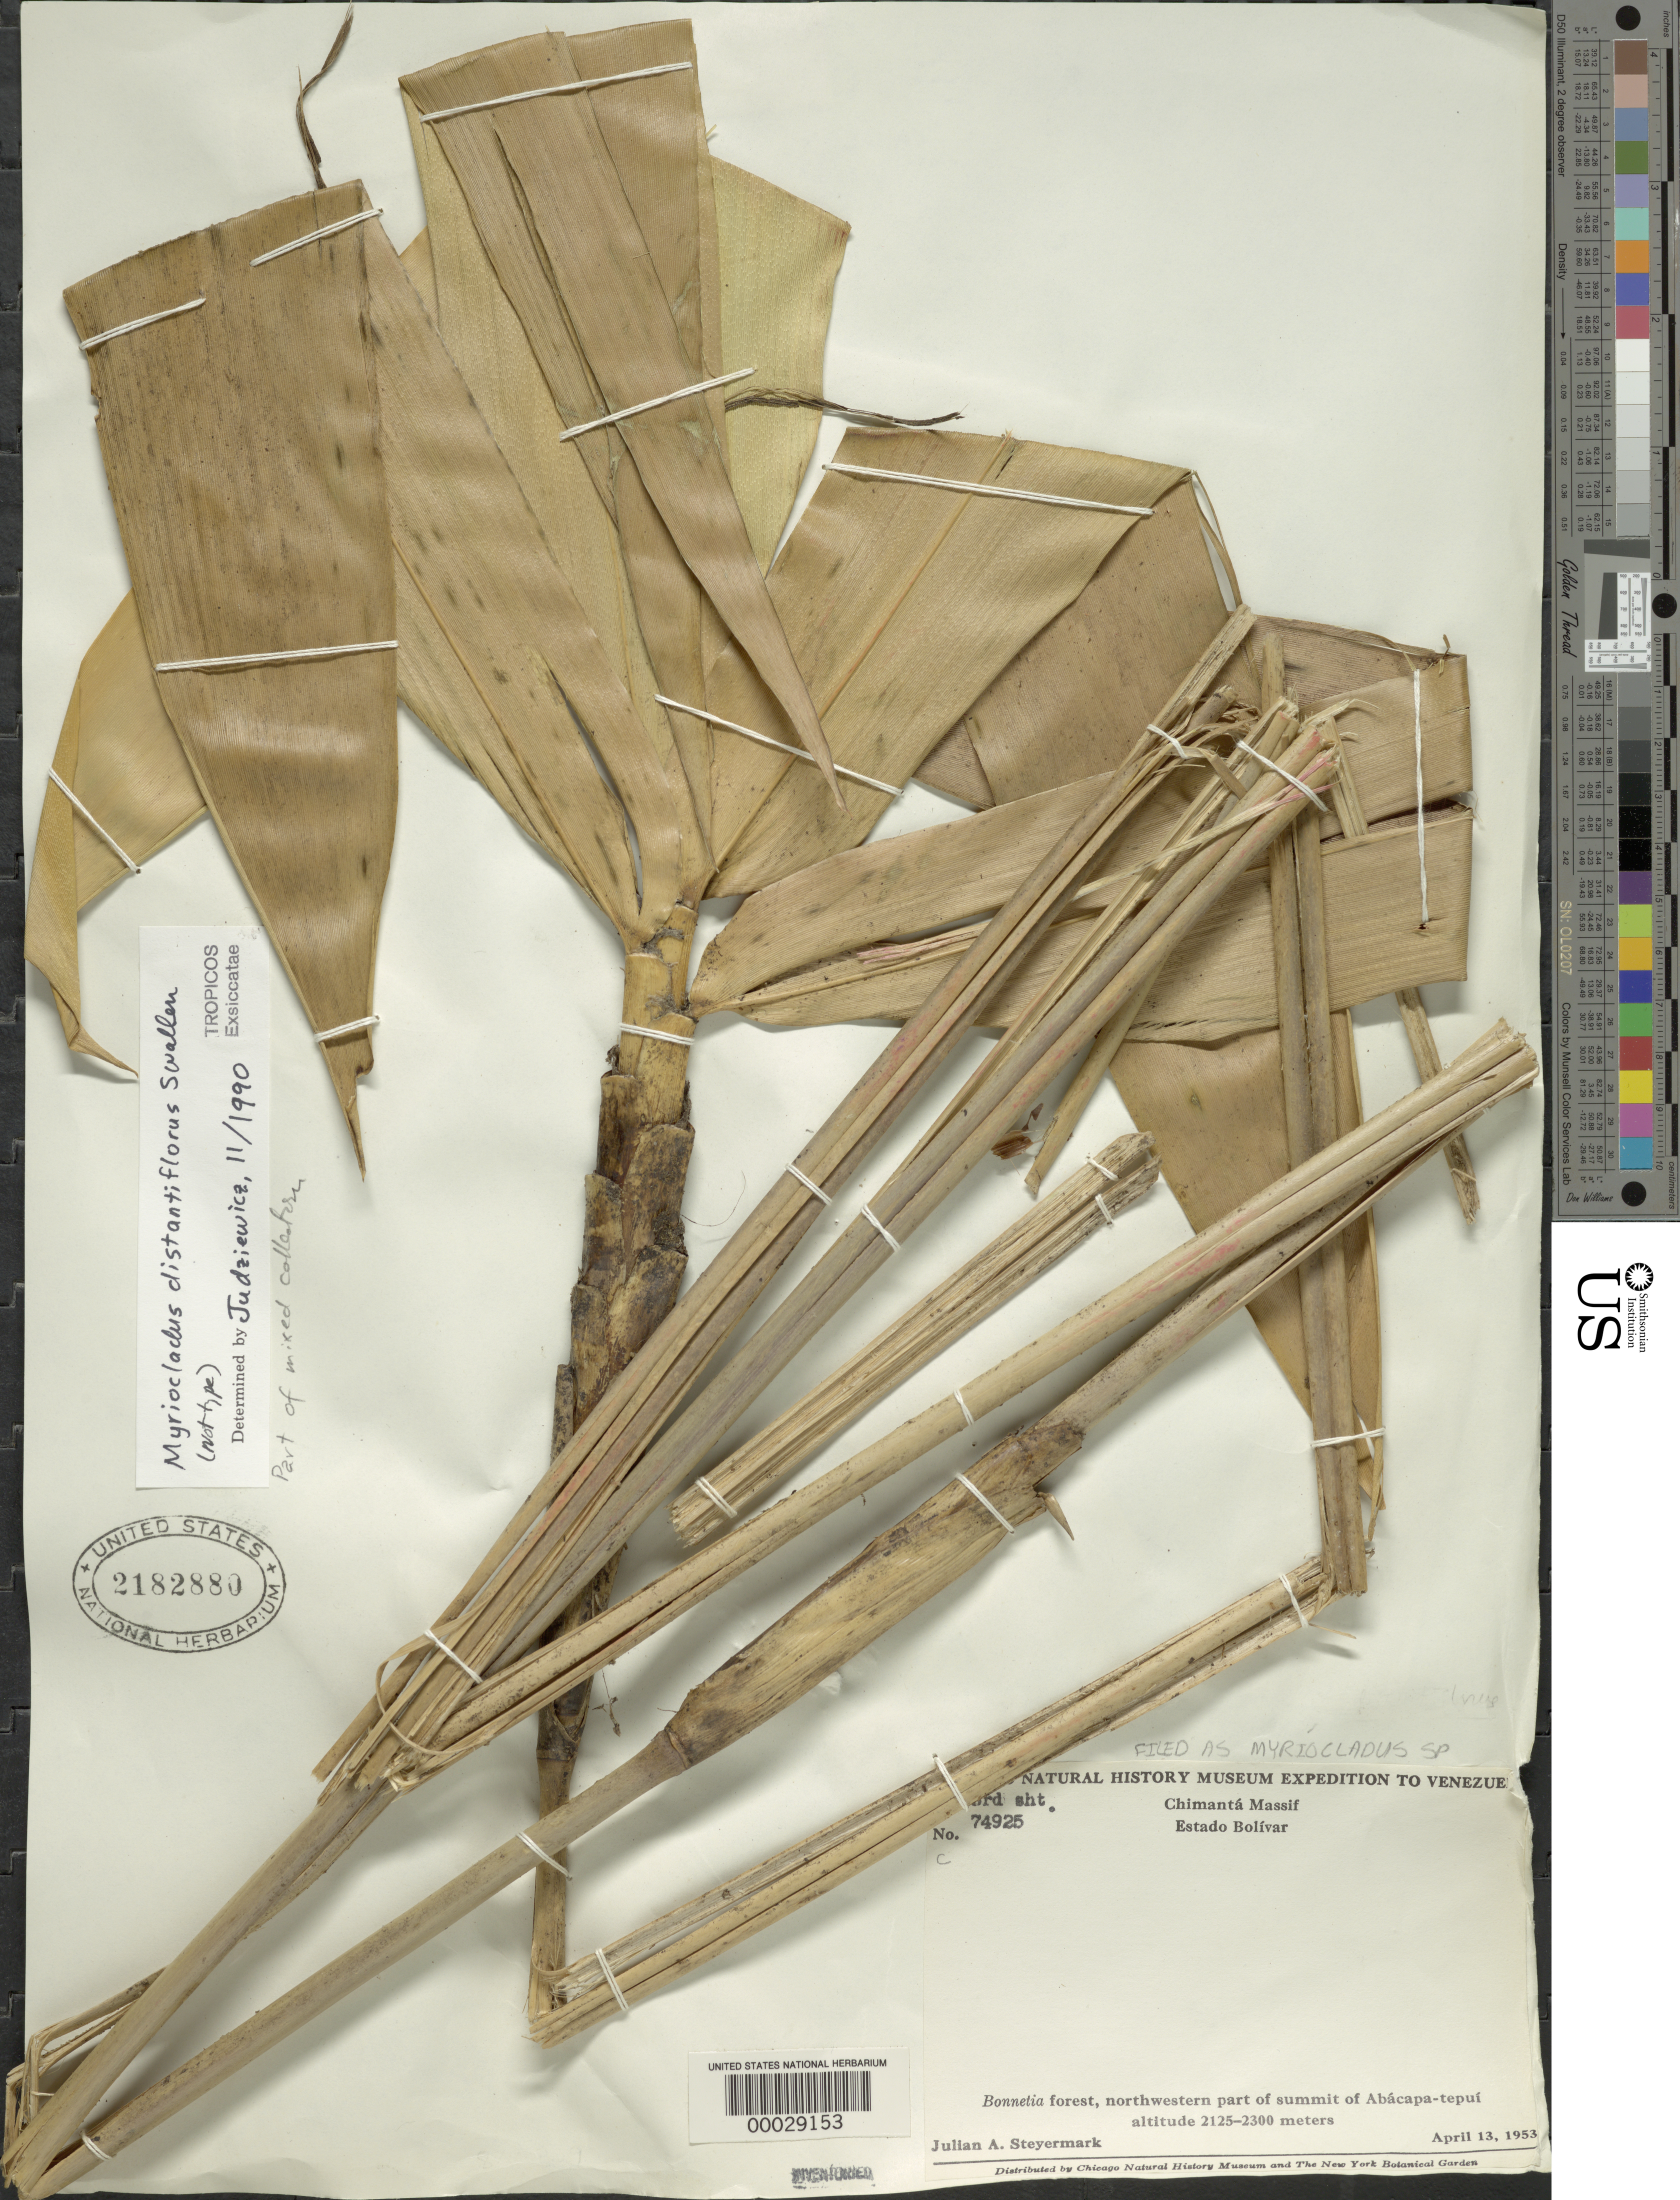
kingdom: Plantae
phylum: Tracheophyta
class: Liliopsida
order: Poales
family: Poaceae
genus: Myriocladus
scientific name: Myriocladus distantiflorus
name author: Swallen in Maguire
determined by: Judziewicz, E. J.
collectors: J. Steyermark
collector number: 74925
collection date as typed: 13 Apr 1953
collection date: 1953-04-13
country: Venezuela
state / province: Bolivar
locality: Nw part of summit of abacap-tepui; chimanta massif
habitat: Lc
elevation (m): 2125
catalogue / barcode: US 2182880